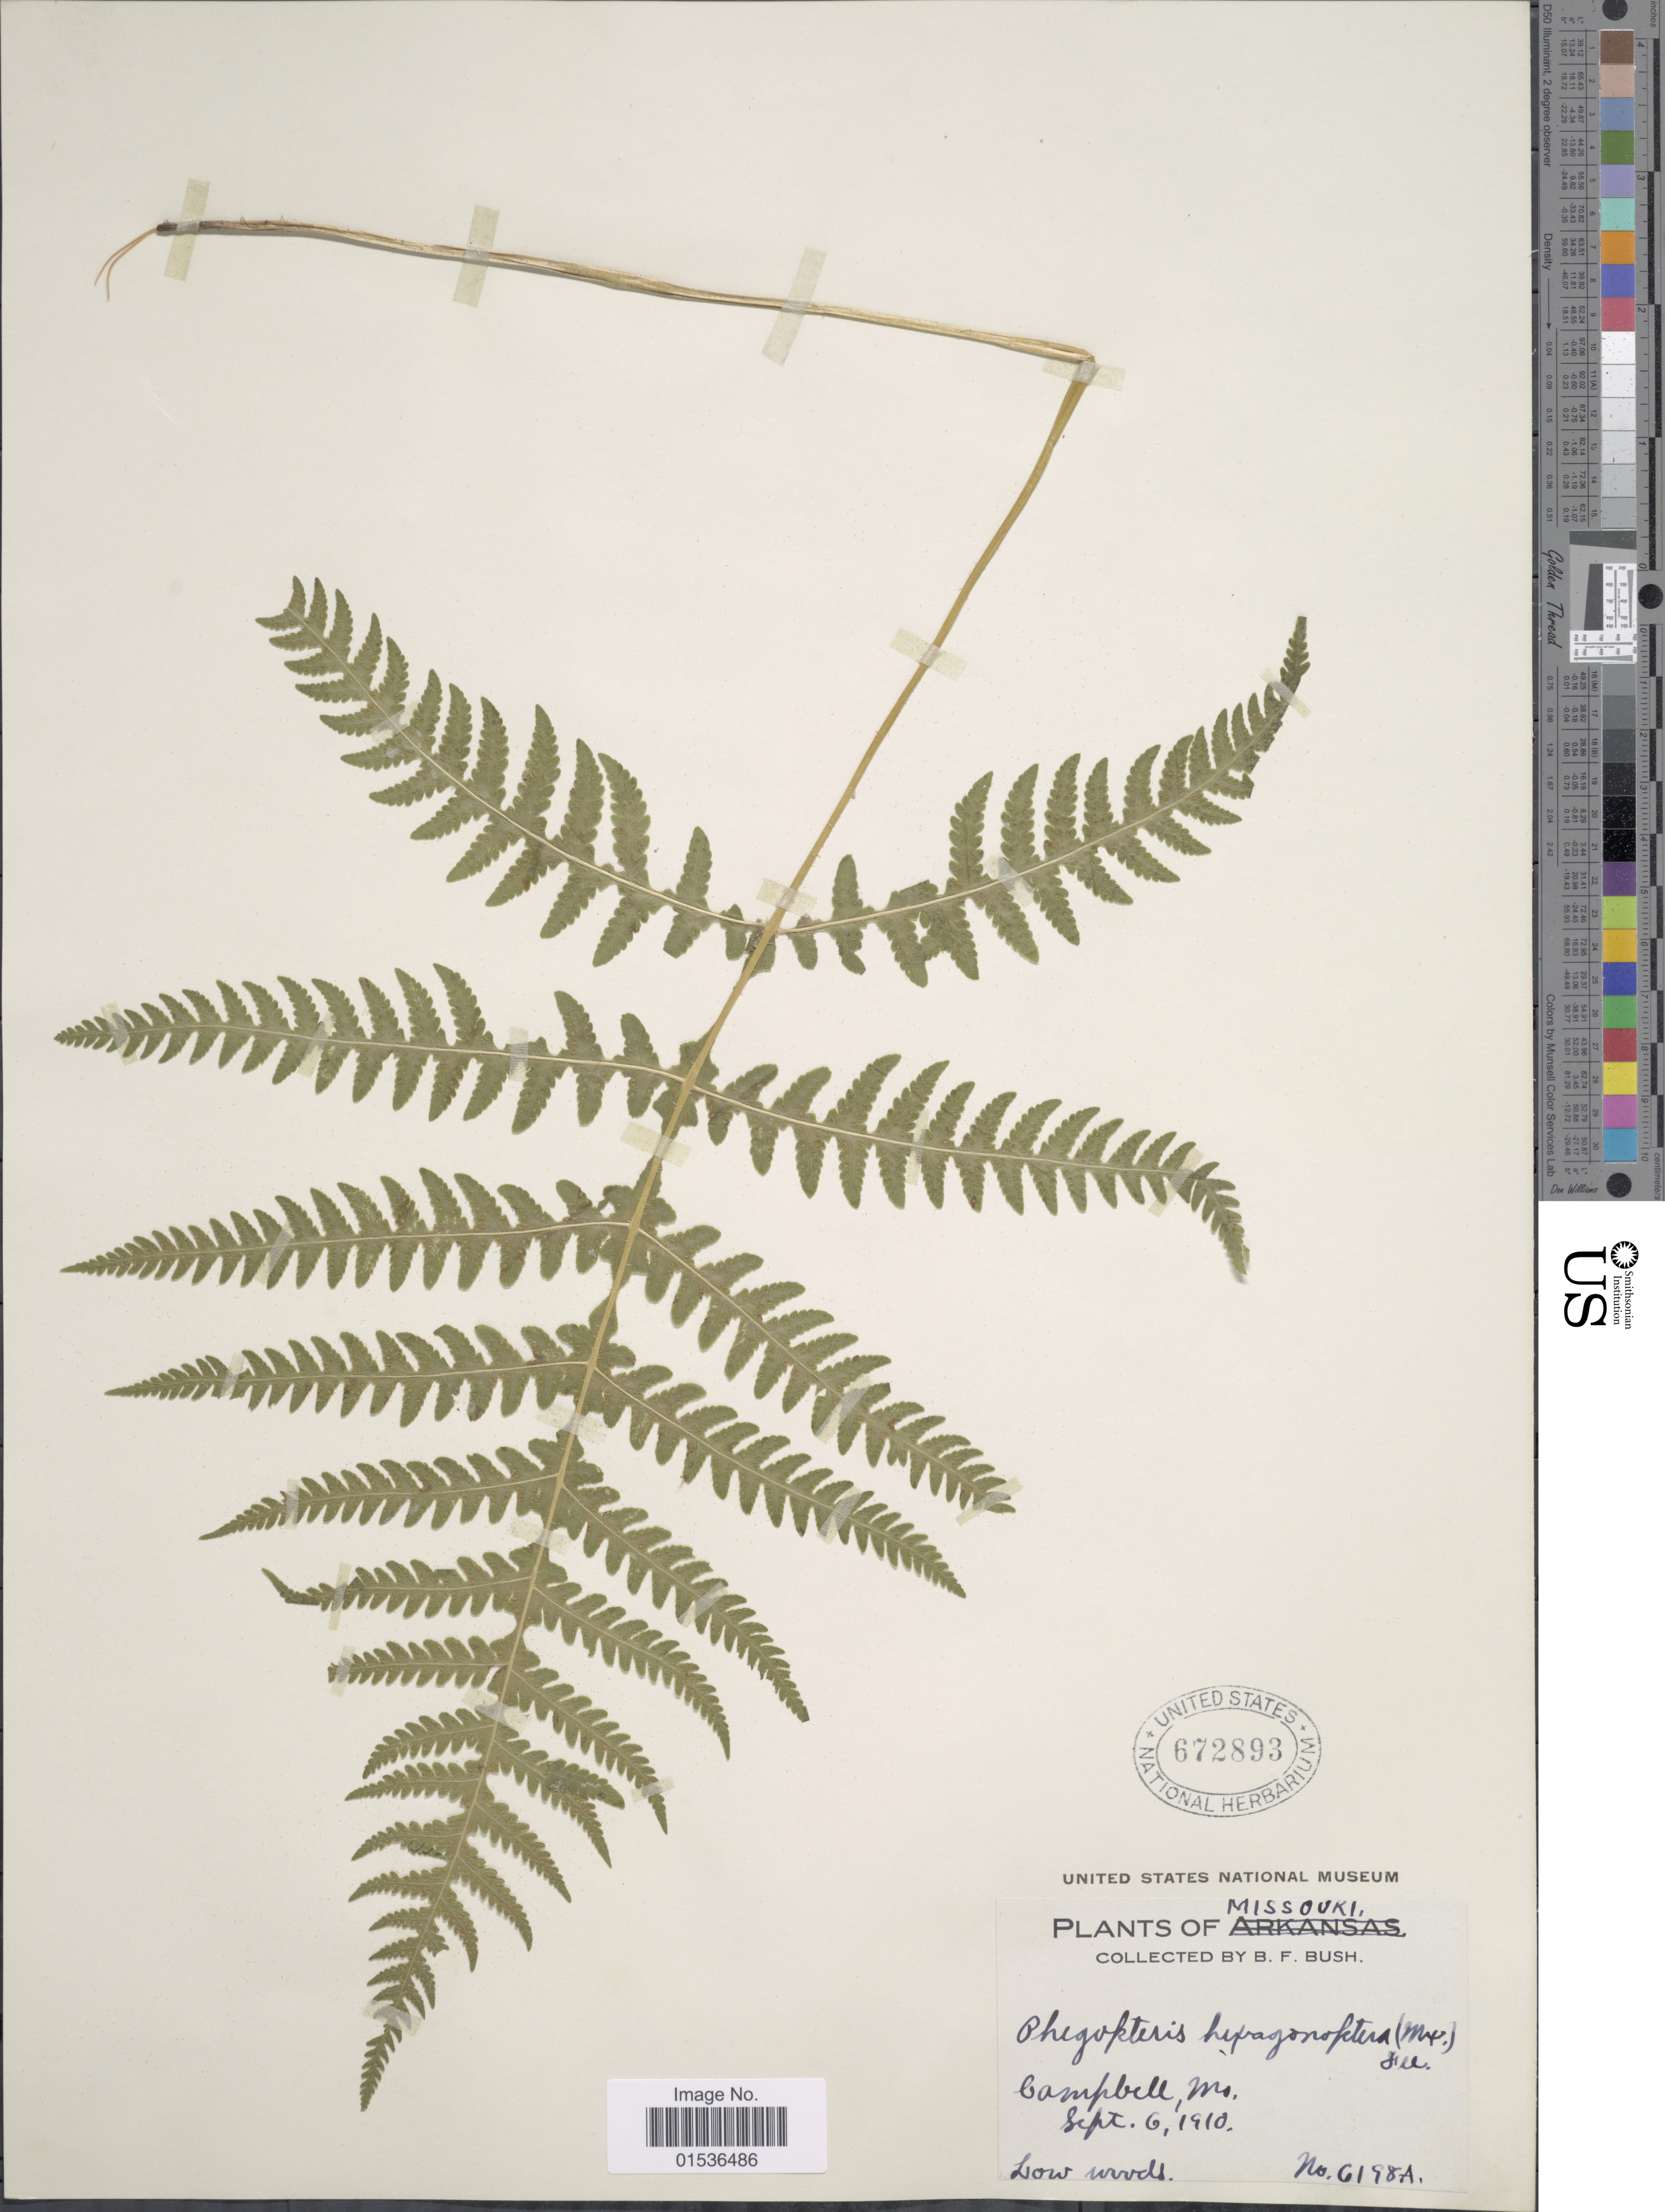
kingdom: Plantae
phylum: Tracheophyta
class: Polypodiopsida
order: Polypodiales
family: Thelypteridaceae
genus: Phegopteris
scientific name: Phegopteris hexagonoptera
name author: (Michx.) Fée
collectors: B. F. Bush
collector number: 6198A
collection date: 1910-09-06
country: United States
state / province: Missouri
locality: Campbell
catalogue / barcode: US 672893